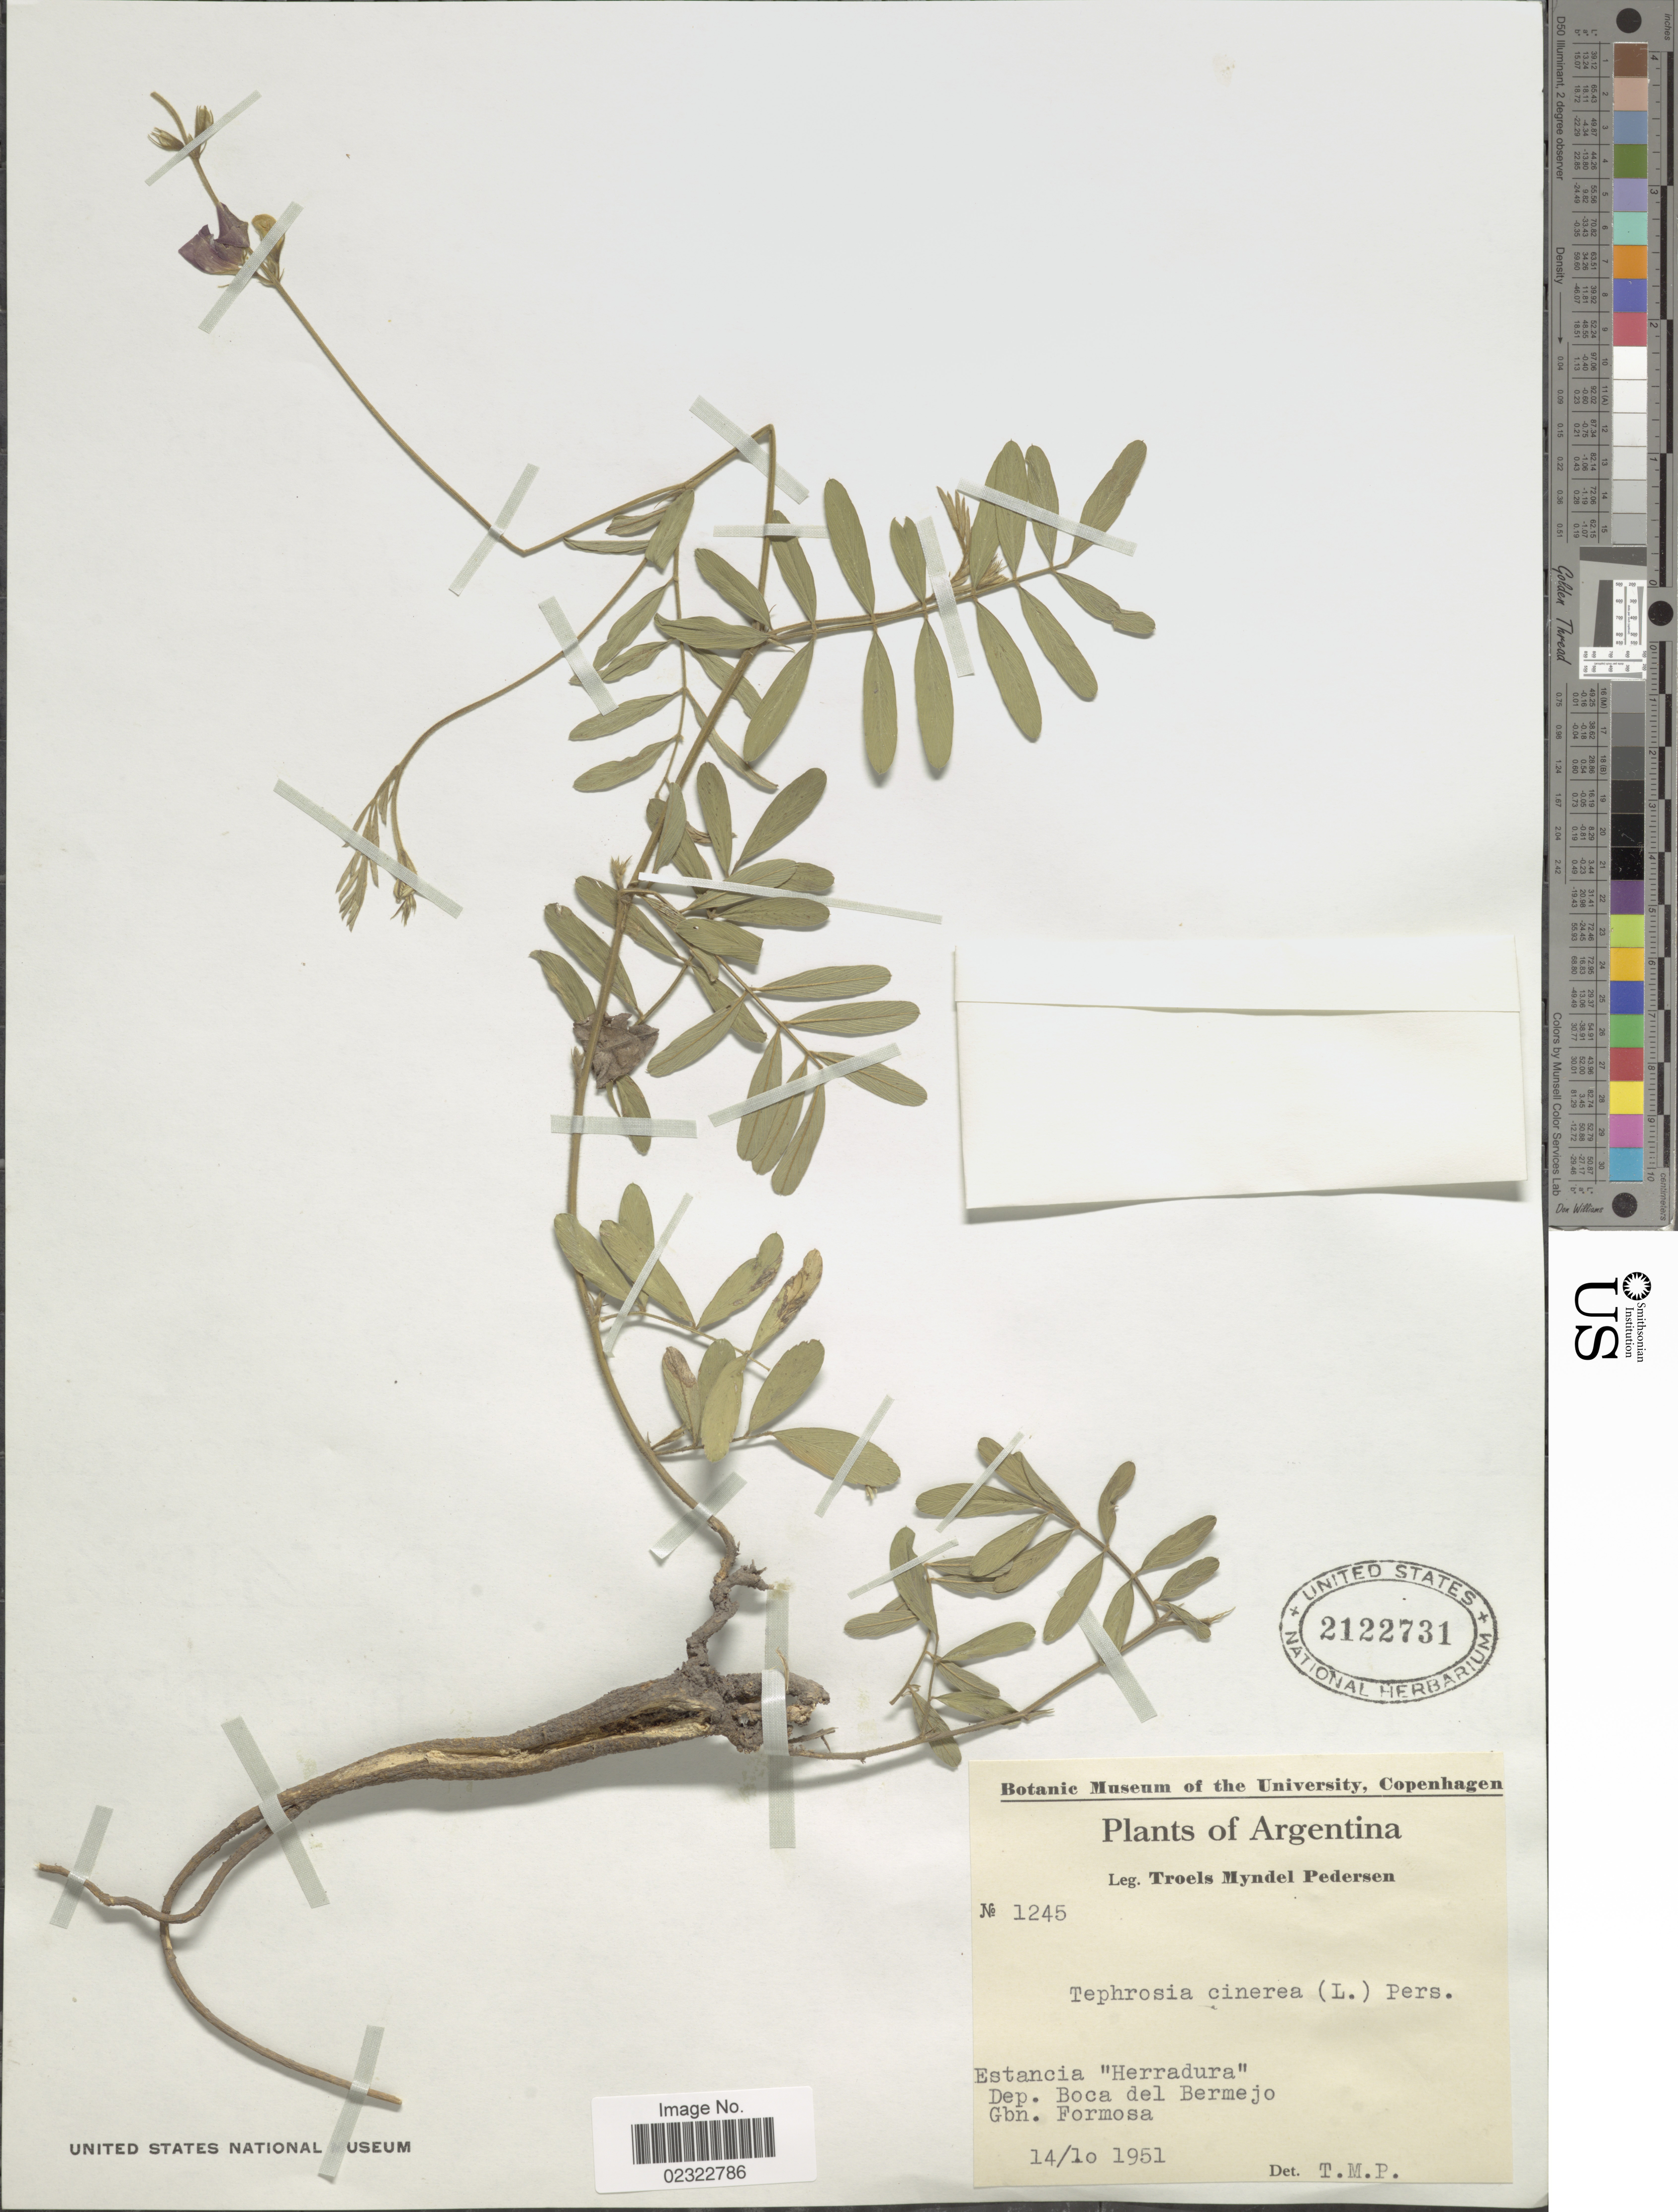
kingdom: Plantae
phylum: Tracheophyta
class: Magnoliopsida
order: Fabales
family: Fabaceae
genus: Tephrosia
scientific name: Tephrosia cinerea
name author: (L.) Pers.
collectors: T. Pederson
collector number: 1245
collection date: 1951-10-14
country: Argentina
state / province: Formosa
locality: Estancia "Herradura". Dep. Boca del Bermejo. Gbn. Formosa.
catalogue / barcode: US 2122731